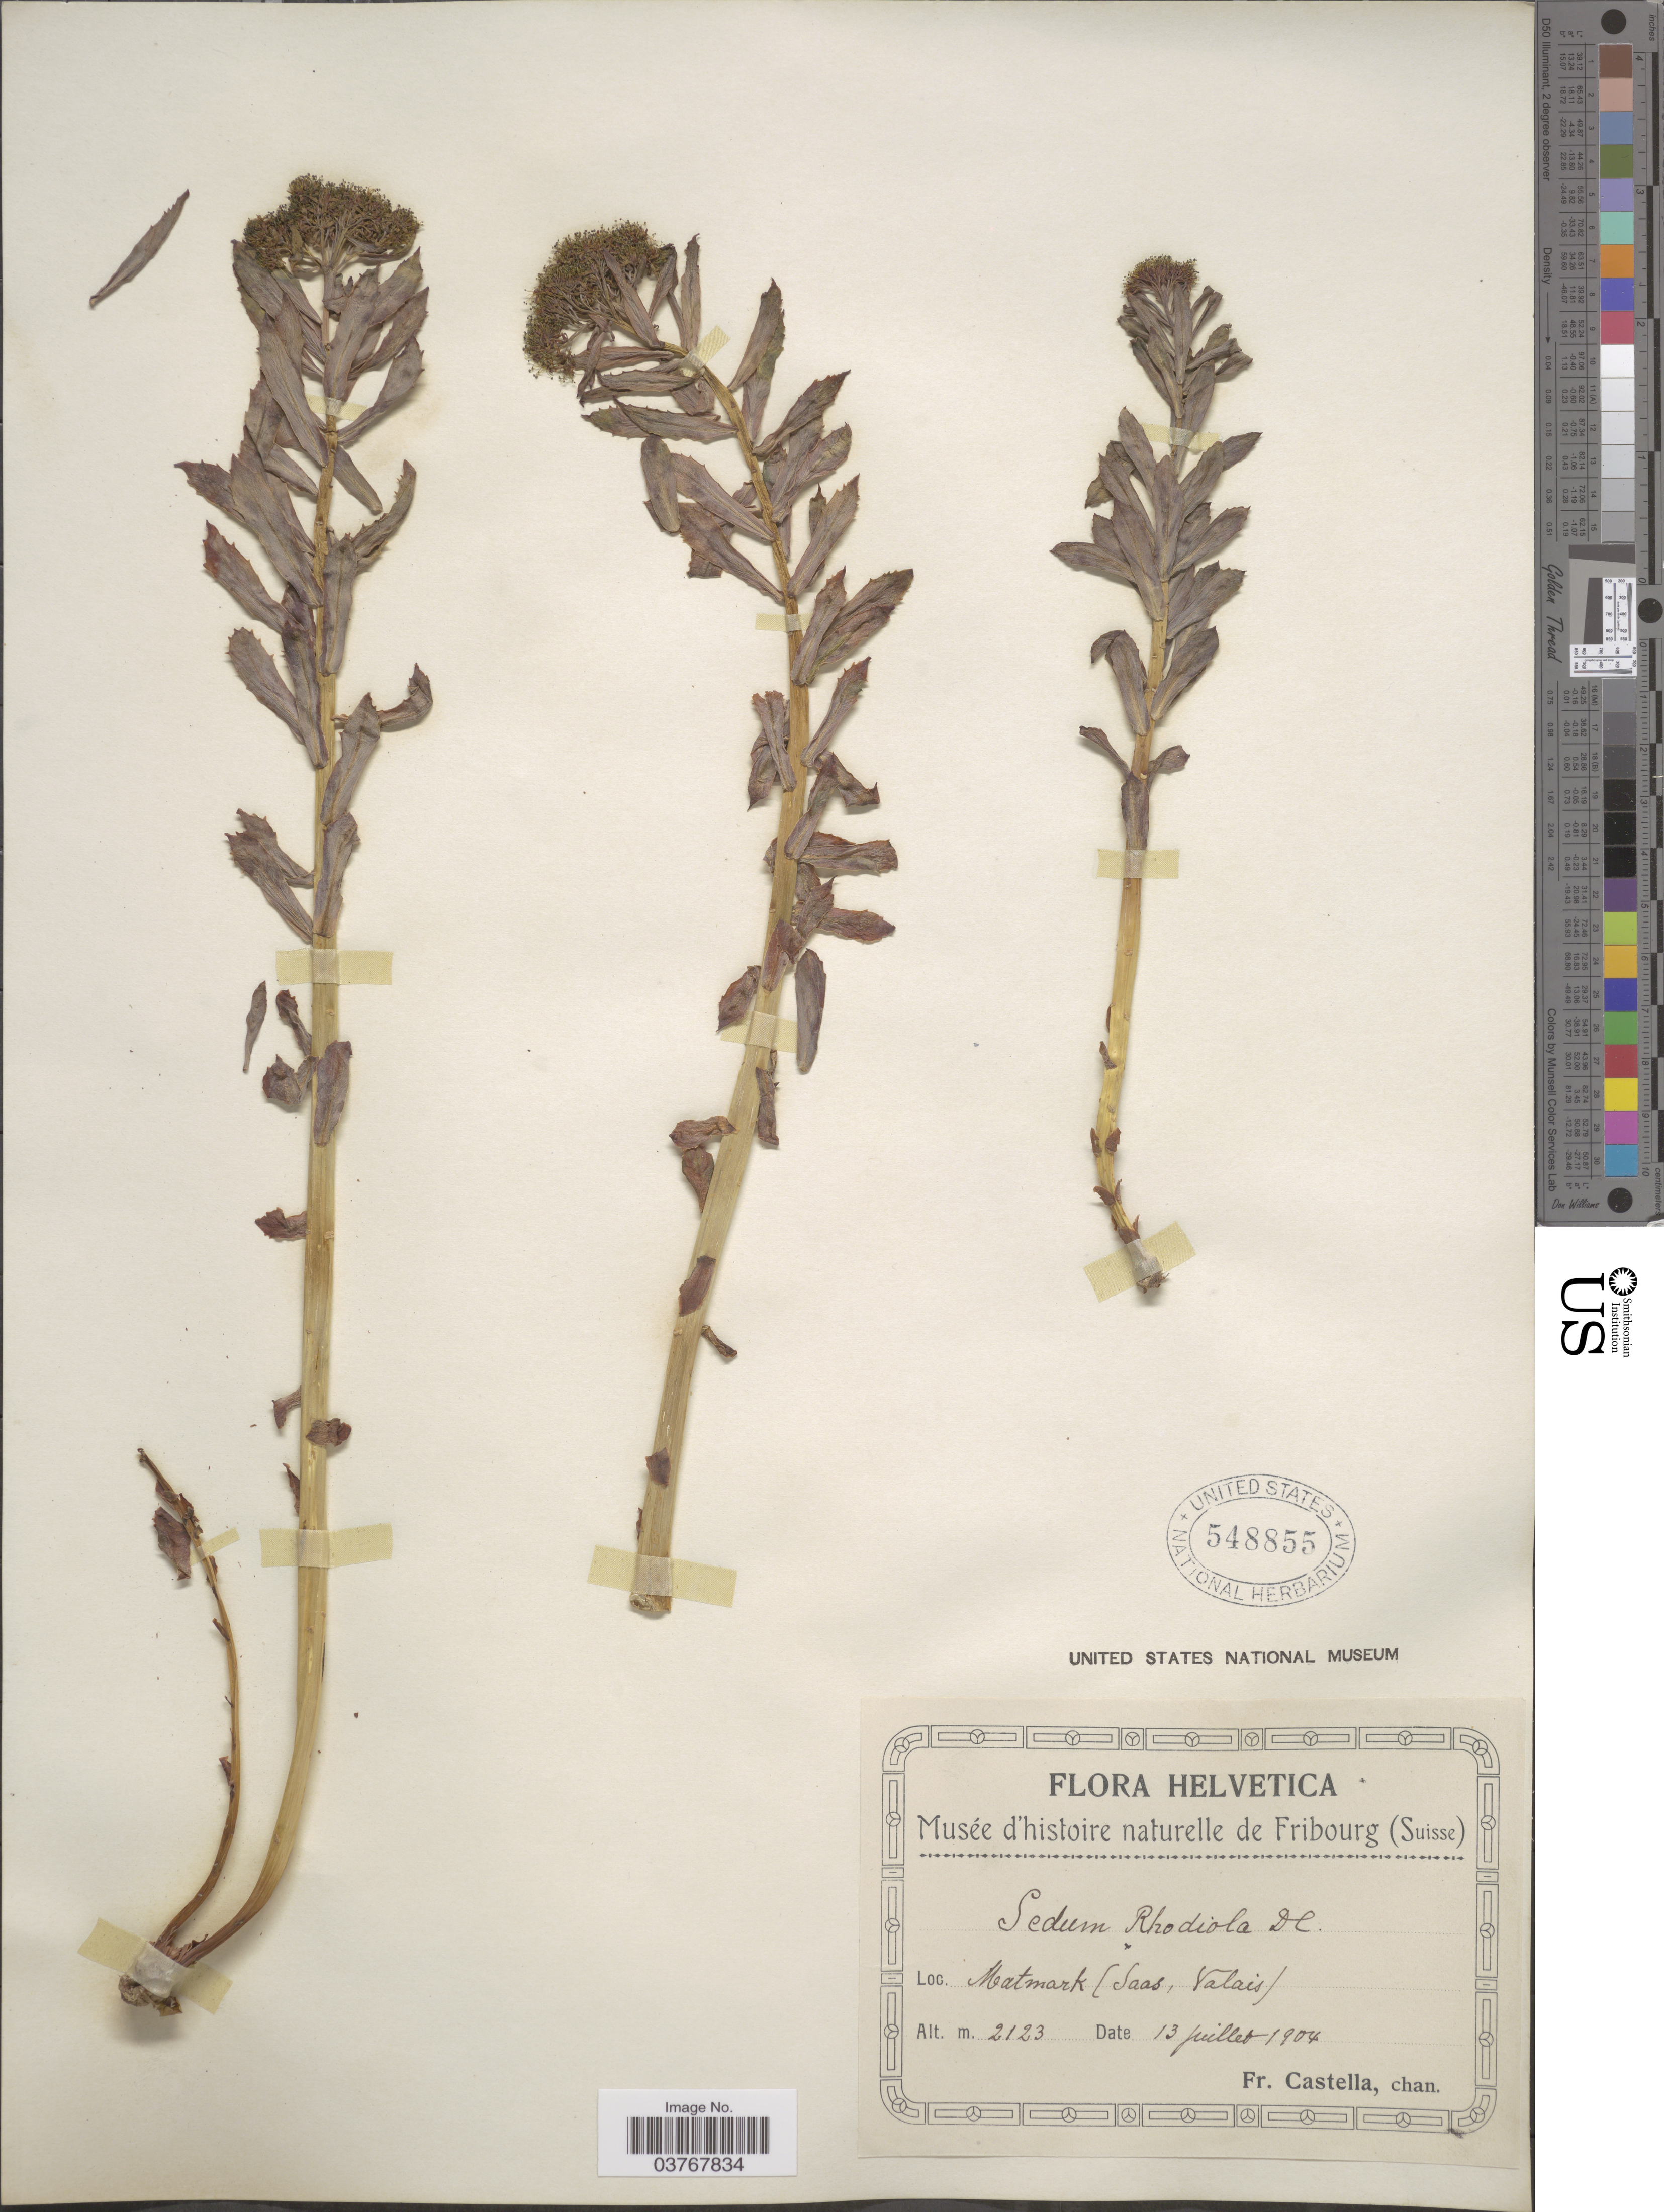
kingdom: Plantae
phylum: Tracheophyta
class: Magnoliopsida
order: Saxifragales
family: Crassulaceae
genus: Sedum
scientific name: Sedum rhodiola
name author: DC.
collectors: Fr. Castella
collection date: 1904-07-13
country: Switzerland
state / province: Valais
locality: Helvetica. Matmark (Saas).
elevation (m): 2123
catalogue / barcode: US 548855